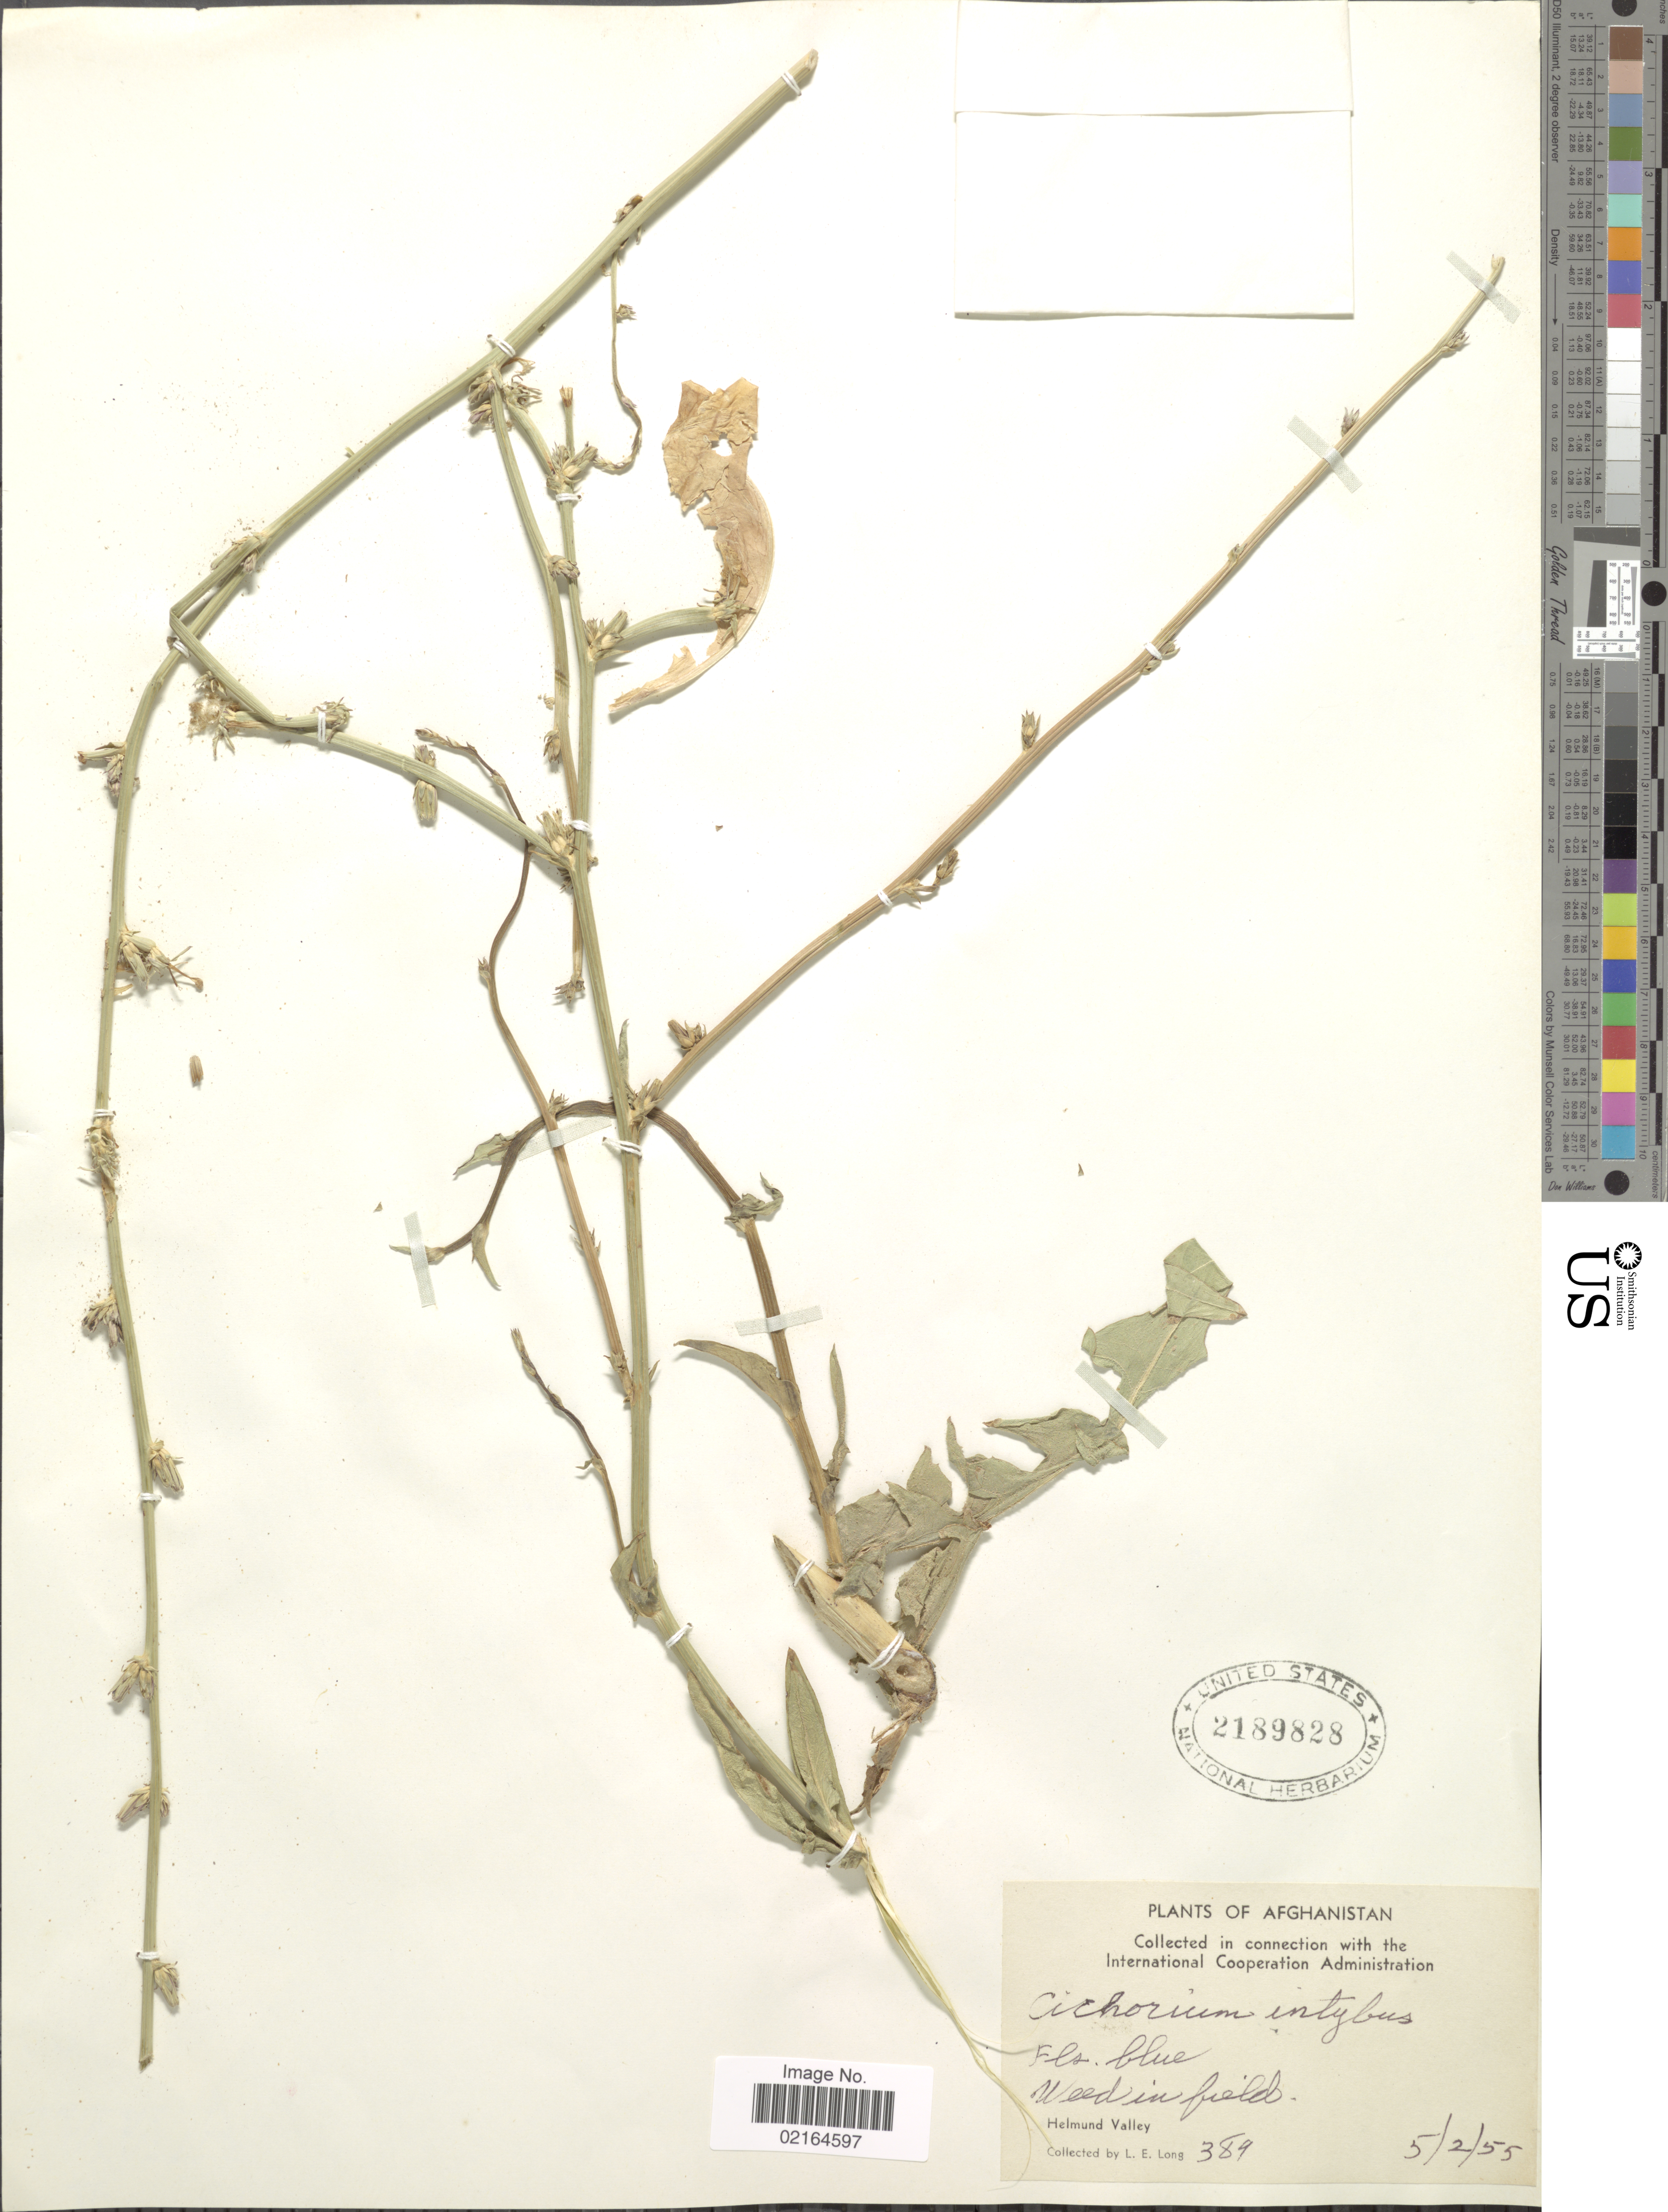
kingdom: Plantae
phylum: Tracheophyta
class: Magnoliopsida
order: Asterales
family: Asteraceae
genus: Cichorium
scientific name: Cichorium intybus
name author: L.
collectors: L. E. Long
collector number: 389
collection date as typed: Transcribed d/m/y: 5/2/55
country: Afghanistan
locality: Weed in field, Helmund Valley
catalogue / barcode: US 2189828